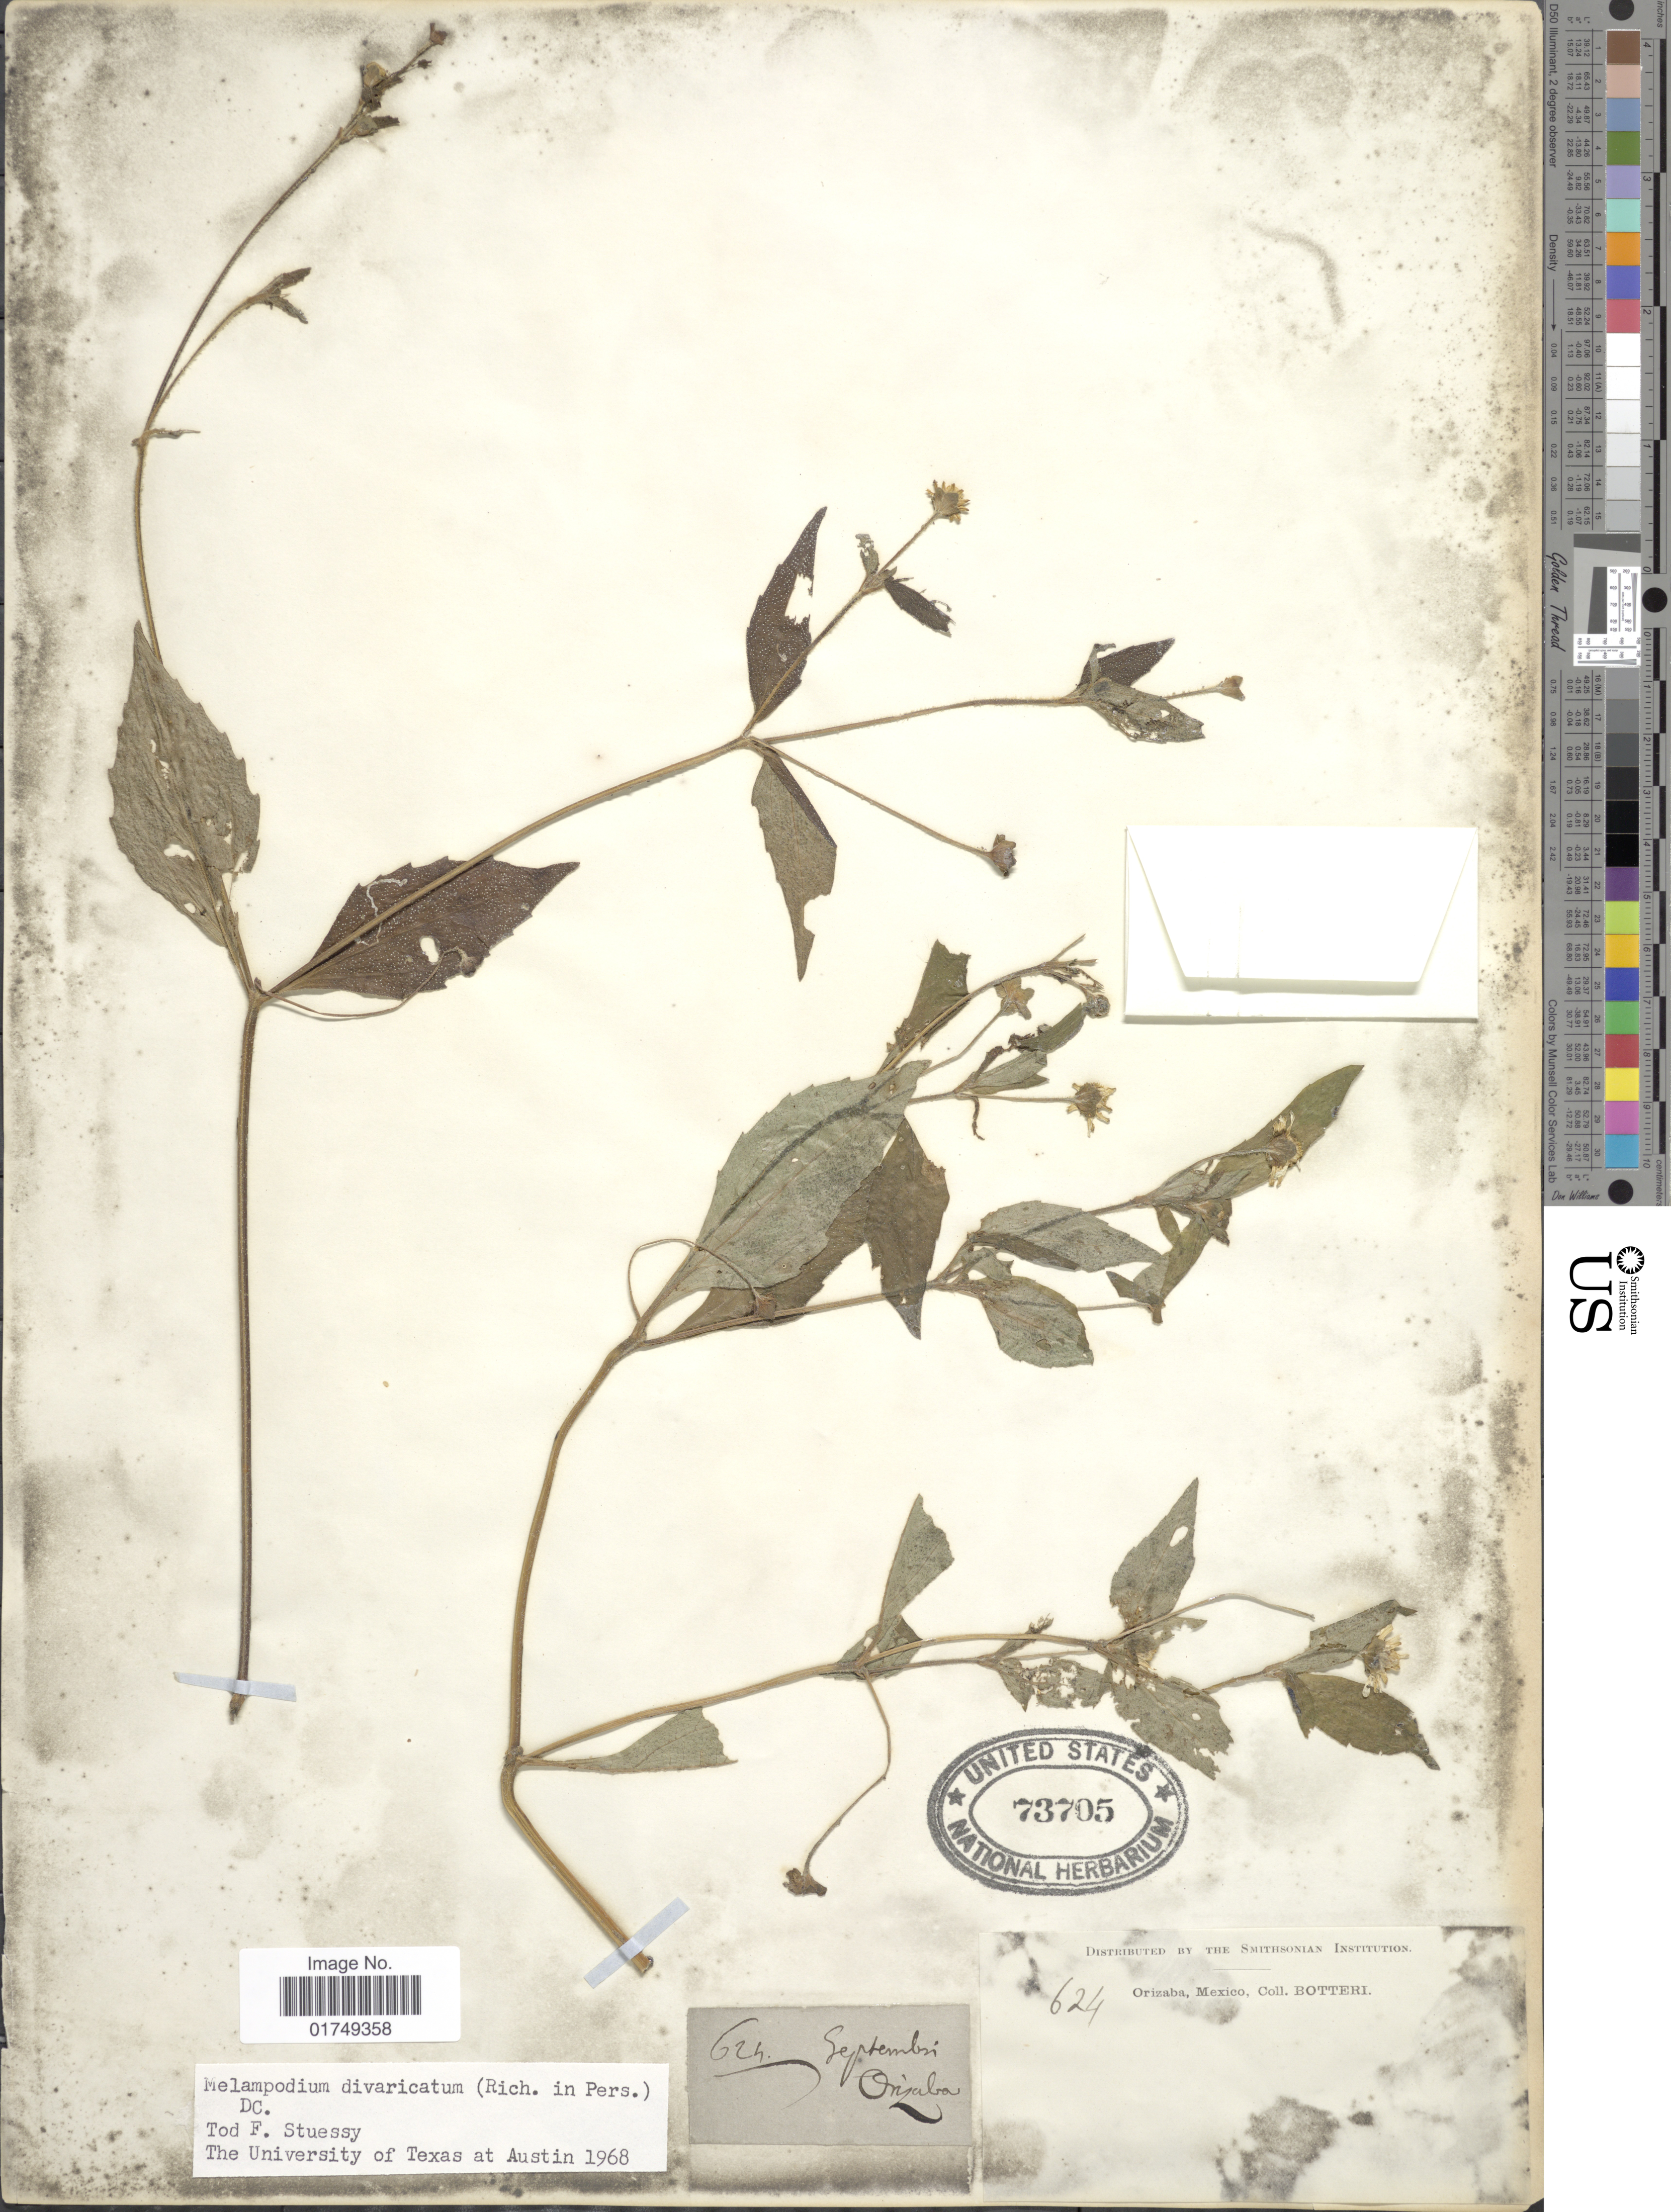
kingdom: Plantae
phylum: Tracheophyta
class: Magnoliopsida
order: Asterales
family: Asteraceae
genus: Melampodium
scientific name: Melampodium divaricatum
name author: (Rich.) DC.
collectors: -. Botteri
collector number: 624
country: Mexico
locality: Orizaba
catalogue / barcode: US 73705